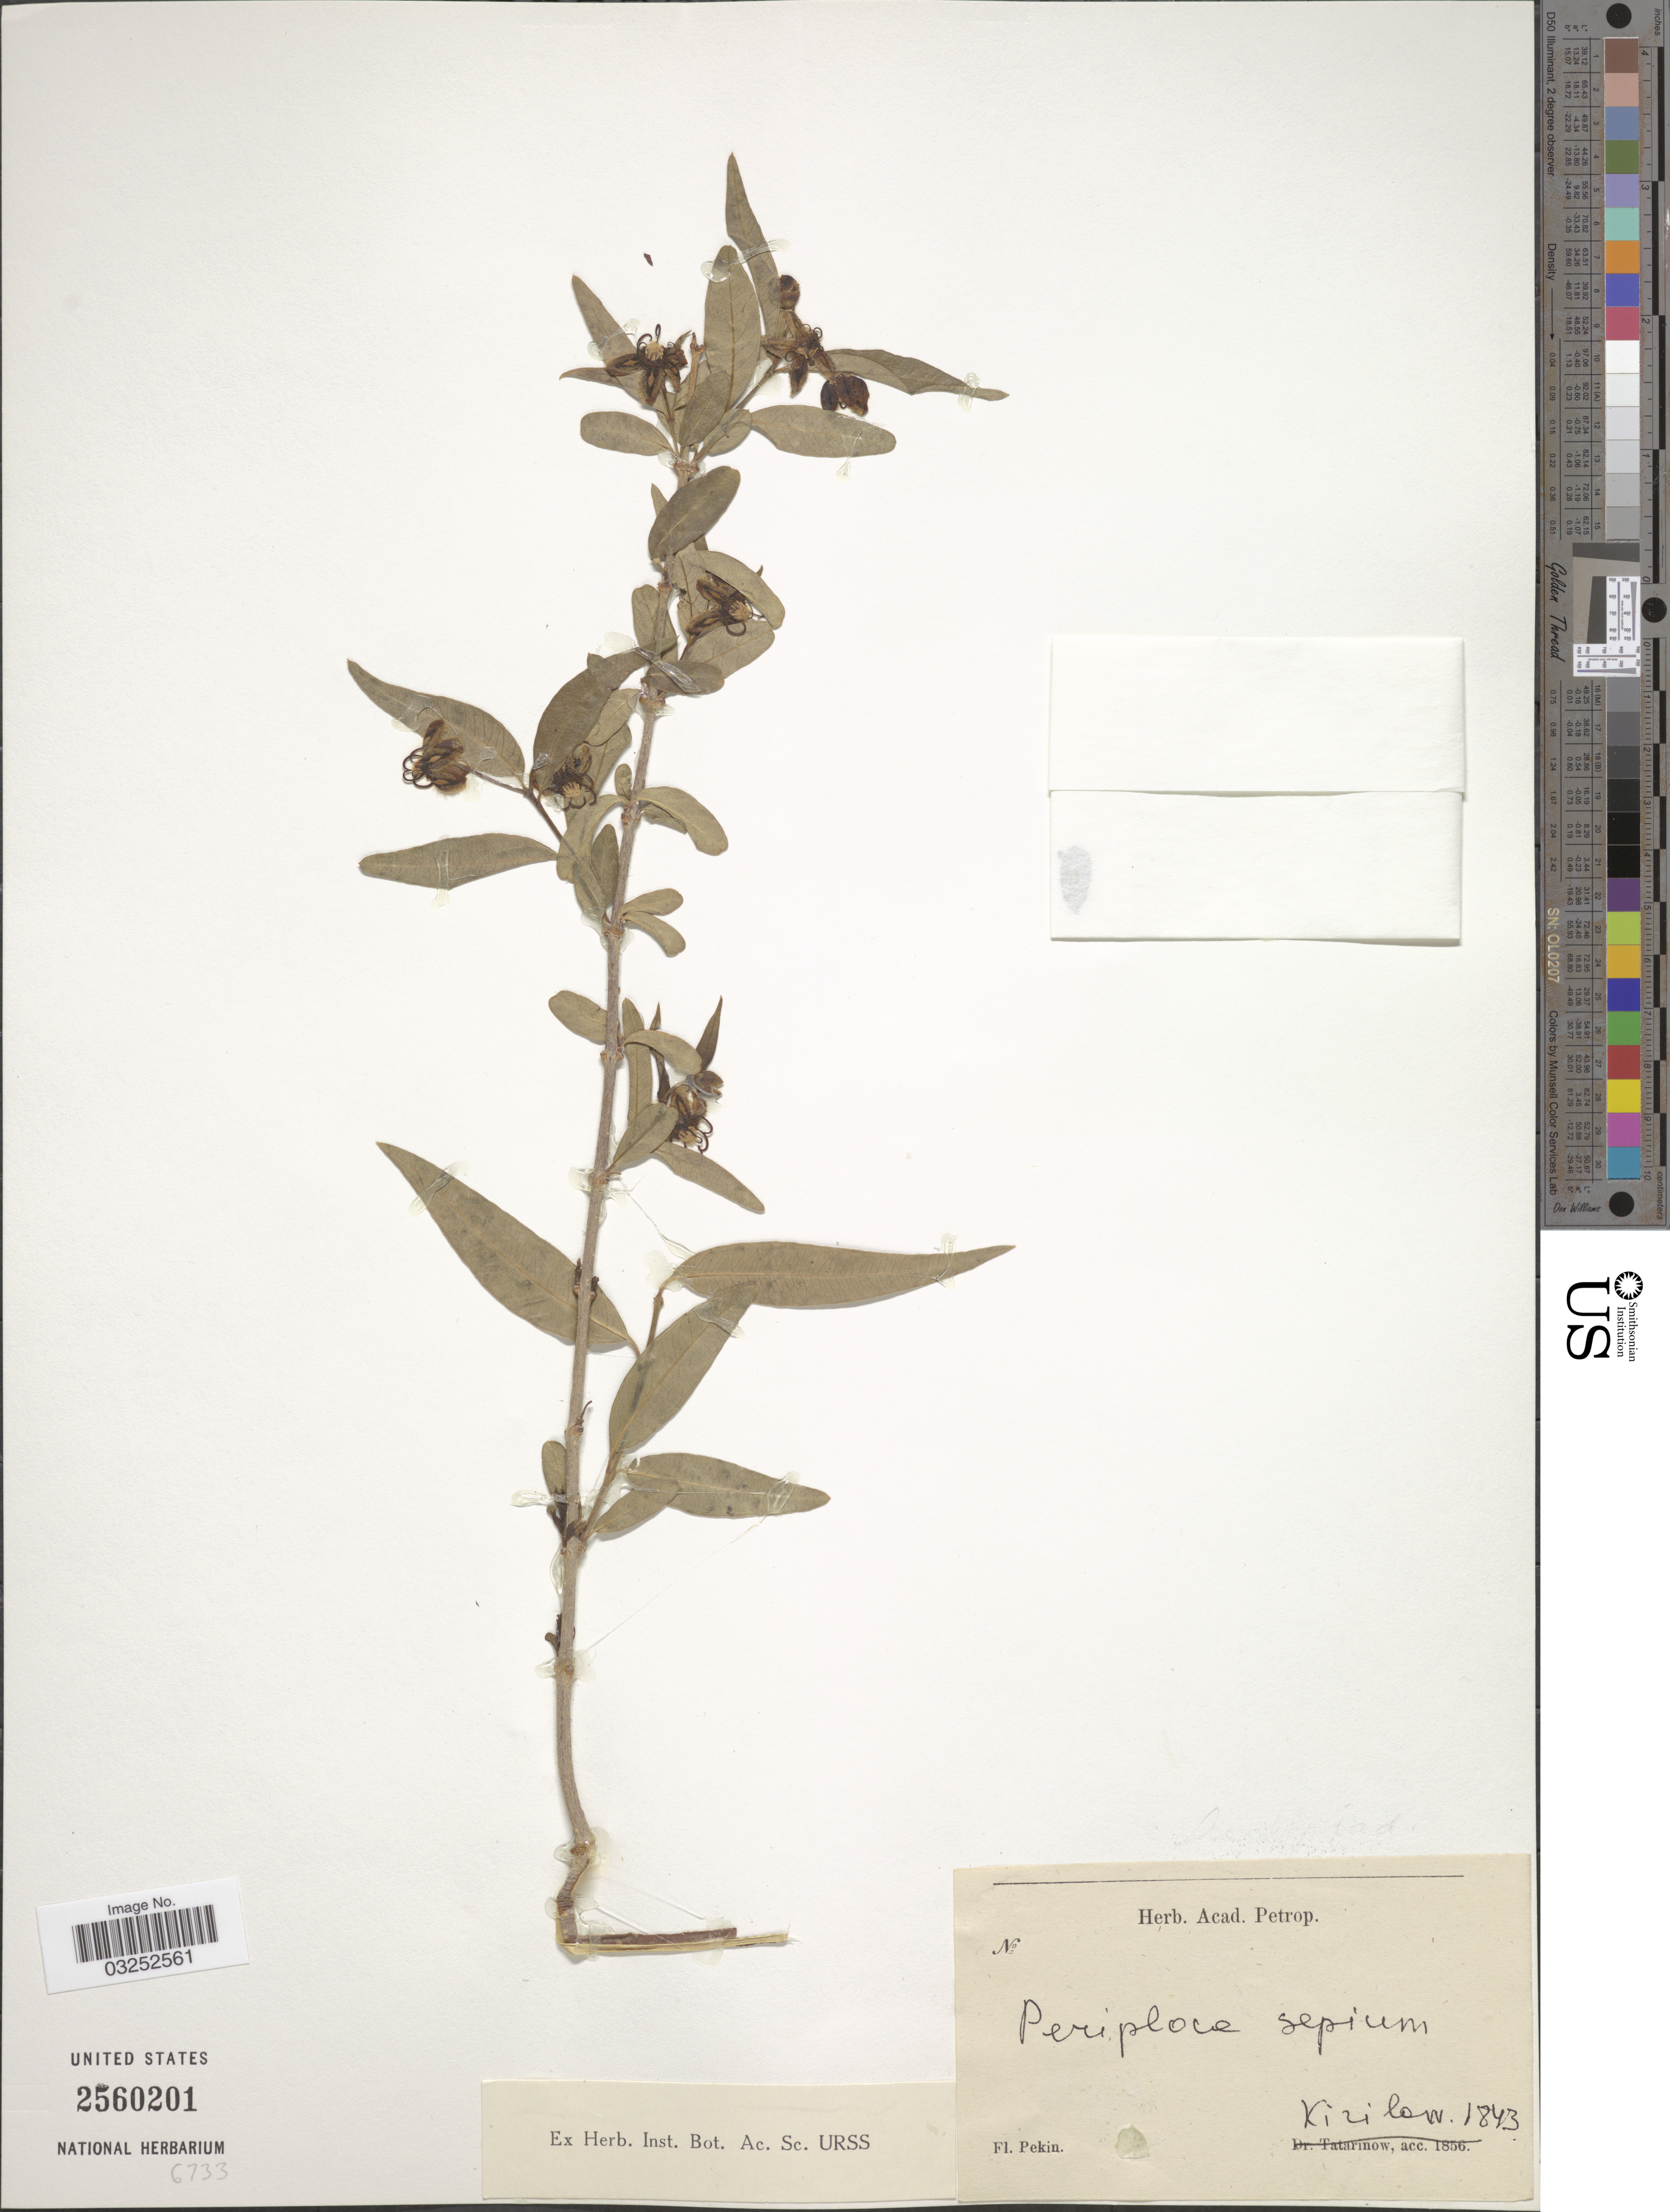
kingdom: Plantae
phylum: Tracheophyta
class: Magnoliopsida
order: Gentianales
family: Apocynaceae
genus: Periploca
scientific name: Periploca sepium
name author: Bunge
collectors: Kirilow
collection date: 1843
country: China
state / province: Beijing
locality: Pekin.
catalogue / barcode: US 2560201